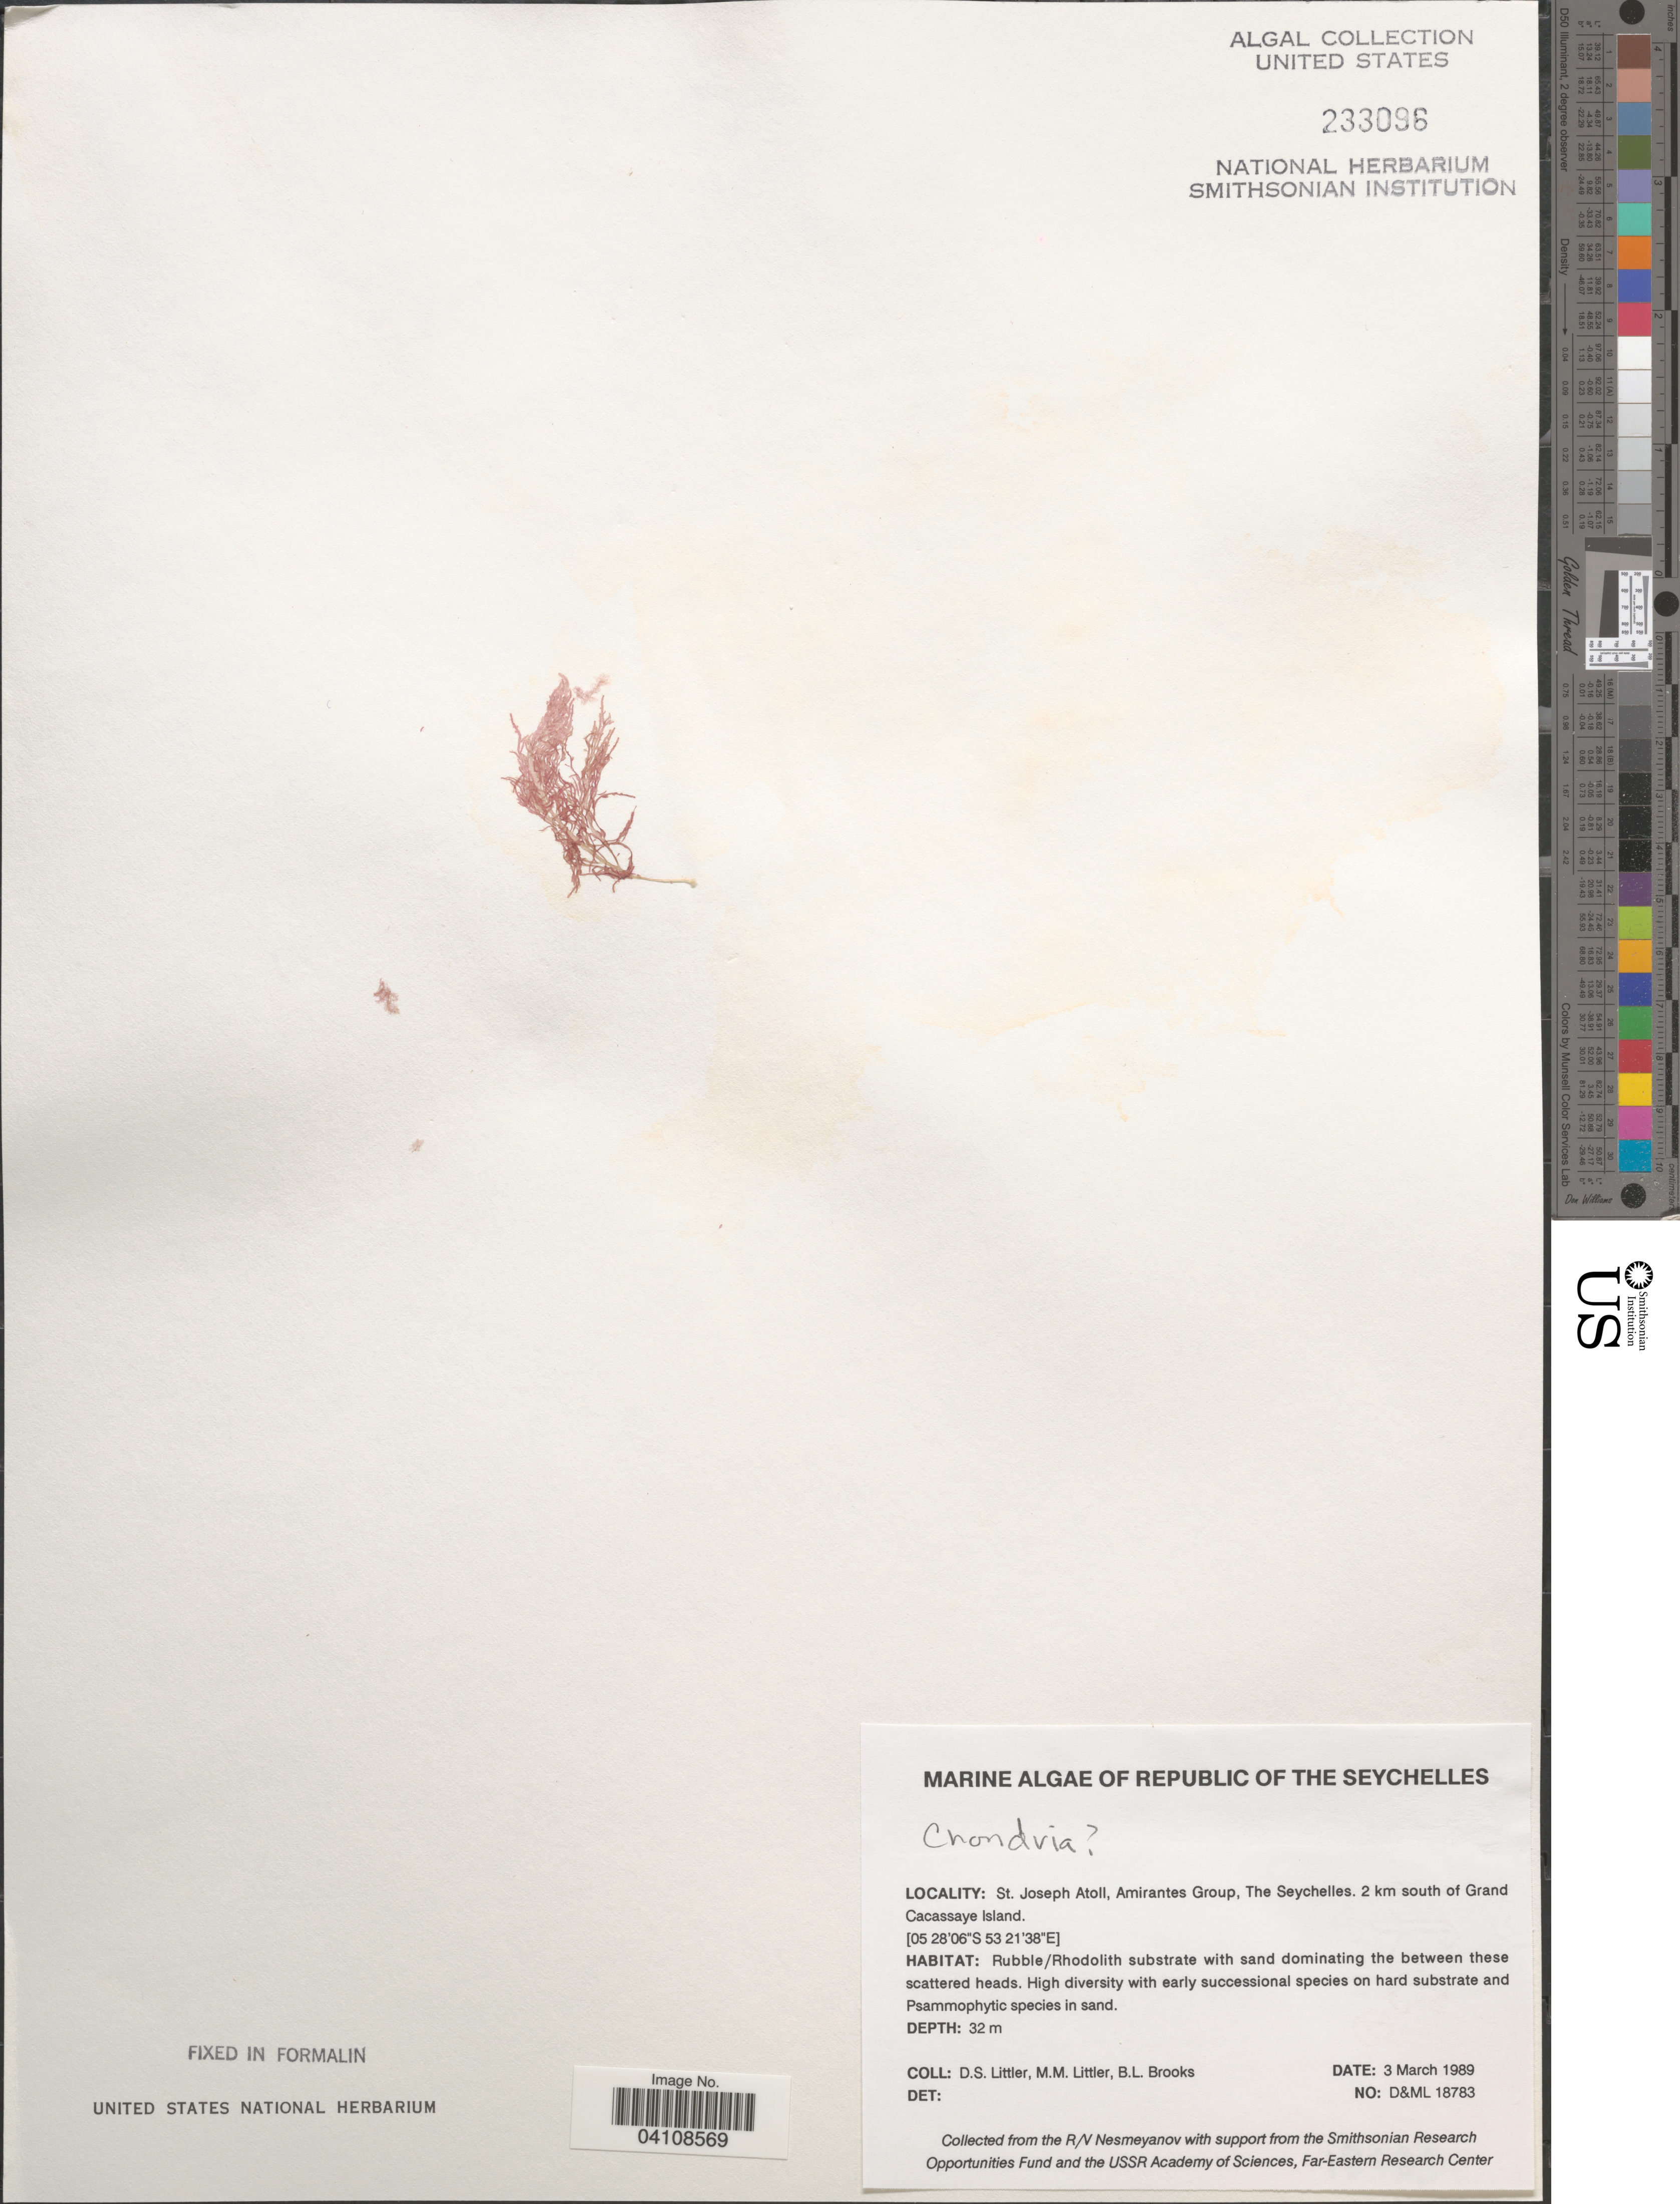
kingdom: Plantae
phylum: Rhodophyta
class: Florideophyceae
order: Ceramiales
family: Rhodomelaceae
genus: Chondria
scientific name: Chondria sp.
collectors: D. S. Littler & B. Brooks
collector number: D&ML18783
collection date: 1989-03-03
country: Seychelles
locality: Republic of The Seychelles. St. Joseph Atoll, Amirantes Group. 2 km south of Grand Cacassaye Island.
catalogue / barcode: US 233096